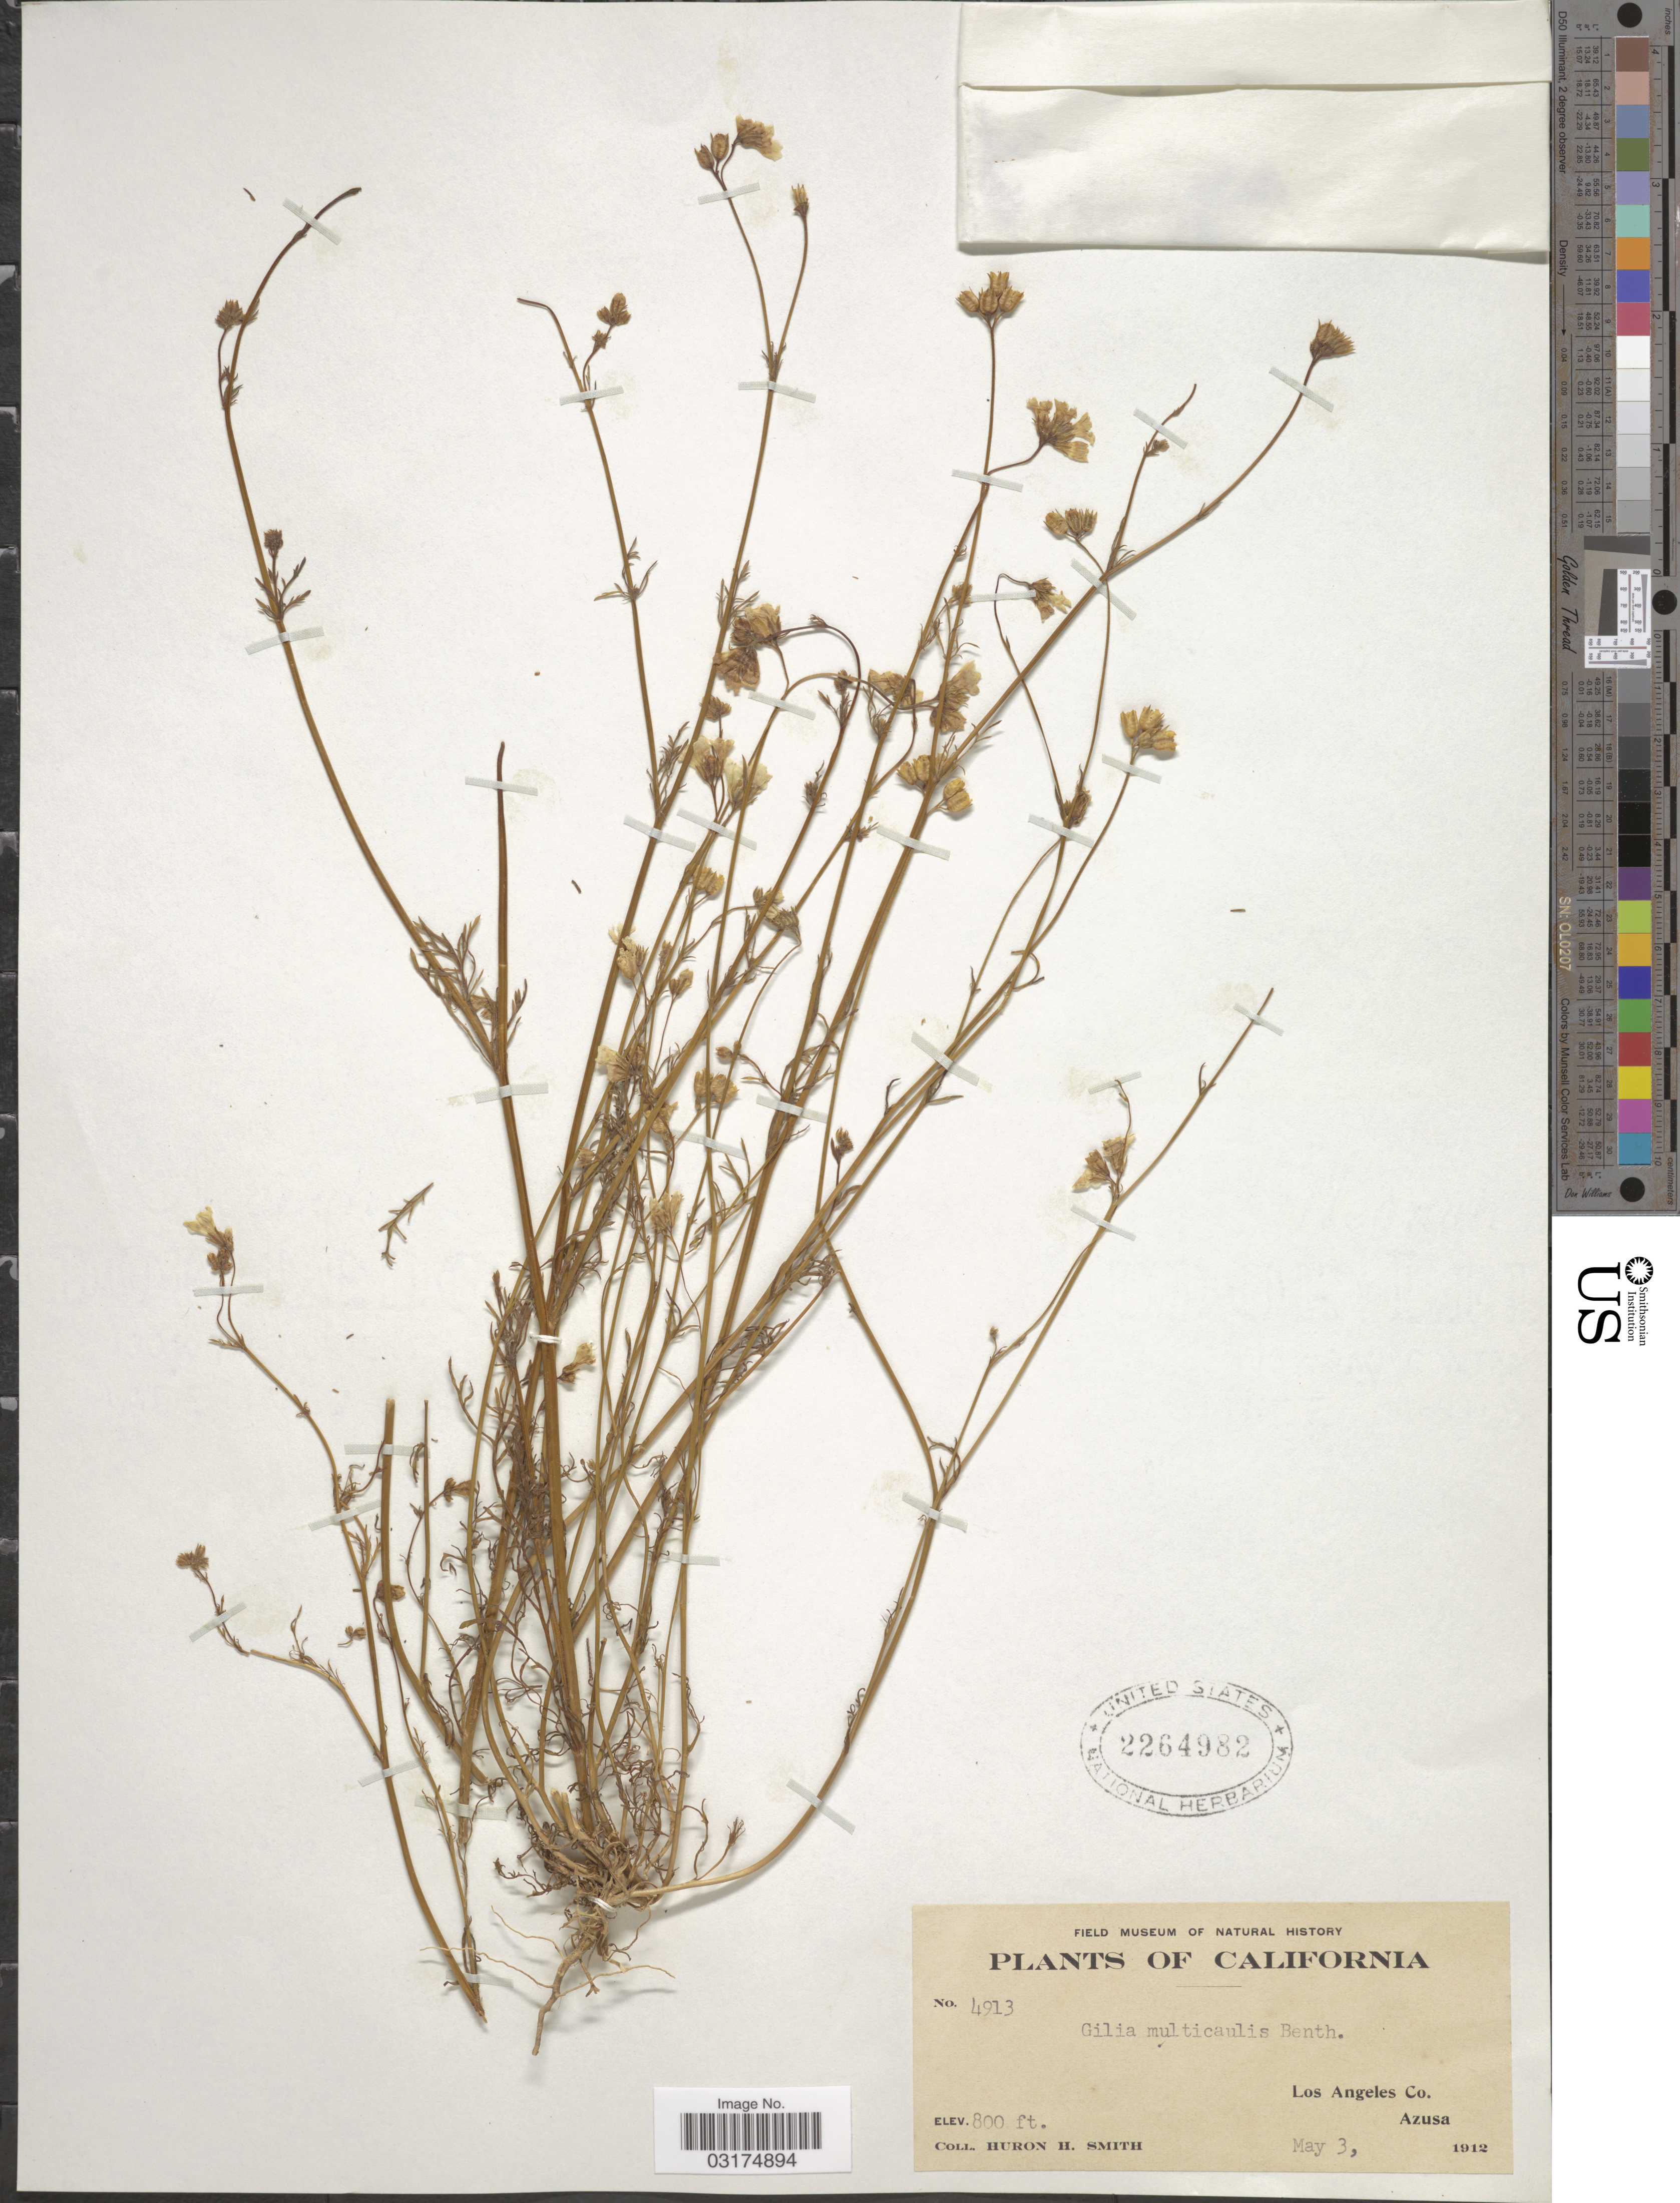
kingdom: Plantae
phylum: Tracheophyta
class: Magnoliopsida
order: Ericales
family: Polemoniaceae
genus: Gilia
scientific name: Gilia angelensis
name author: V.E. Grant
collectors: Huron H. Smith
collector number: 4913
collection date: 1912-05-03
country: United States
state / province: California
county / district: Los Angeles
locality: Los Angeles Co. Azusa.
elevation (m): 244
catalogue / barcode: US 2264982